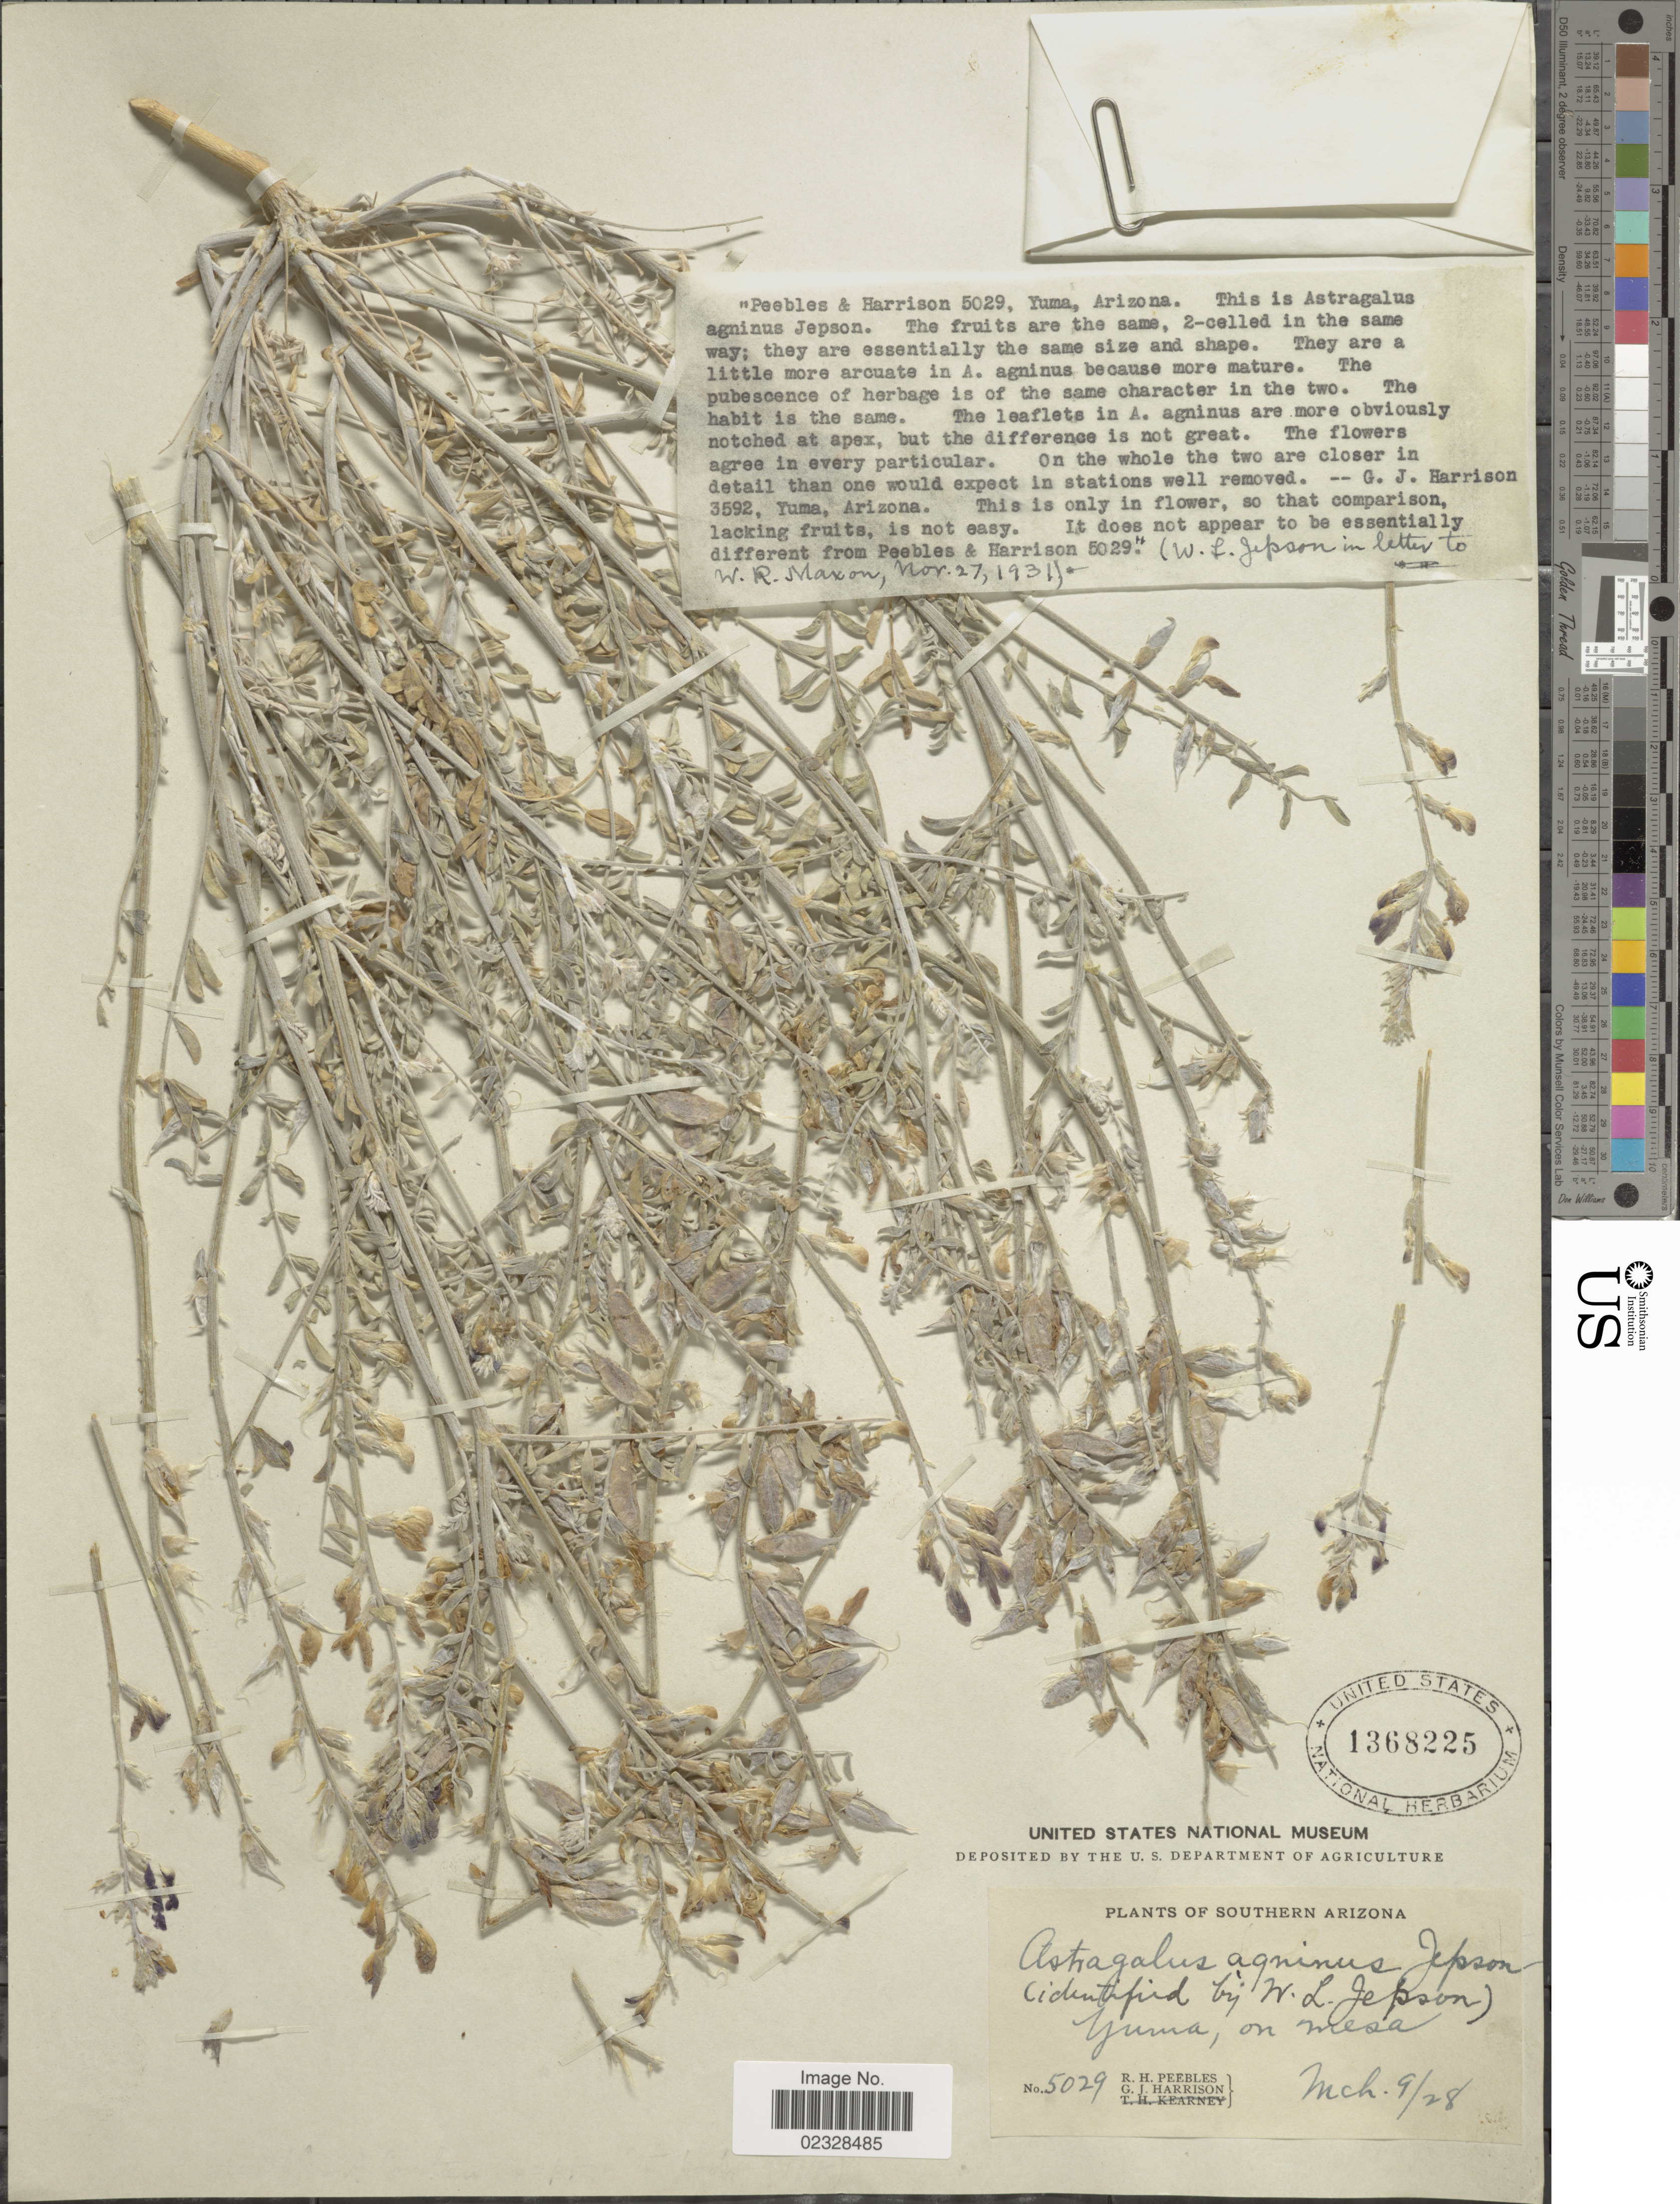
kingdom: Plantae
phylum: Tracheophyta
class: Magnoliopsida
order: Fabales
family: Fabaceae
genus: Astragalus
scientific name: Astragalus agninus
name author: Jeps.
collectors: R. H. Peebles & G. J. Harrison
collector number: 5029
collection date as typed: Transcribed d/m/y: 9/3/28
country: United States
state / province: Arizona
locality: Southern Arizona. Yuma, on mesa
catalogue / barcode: US 1368225